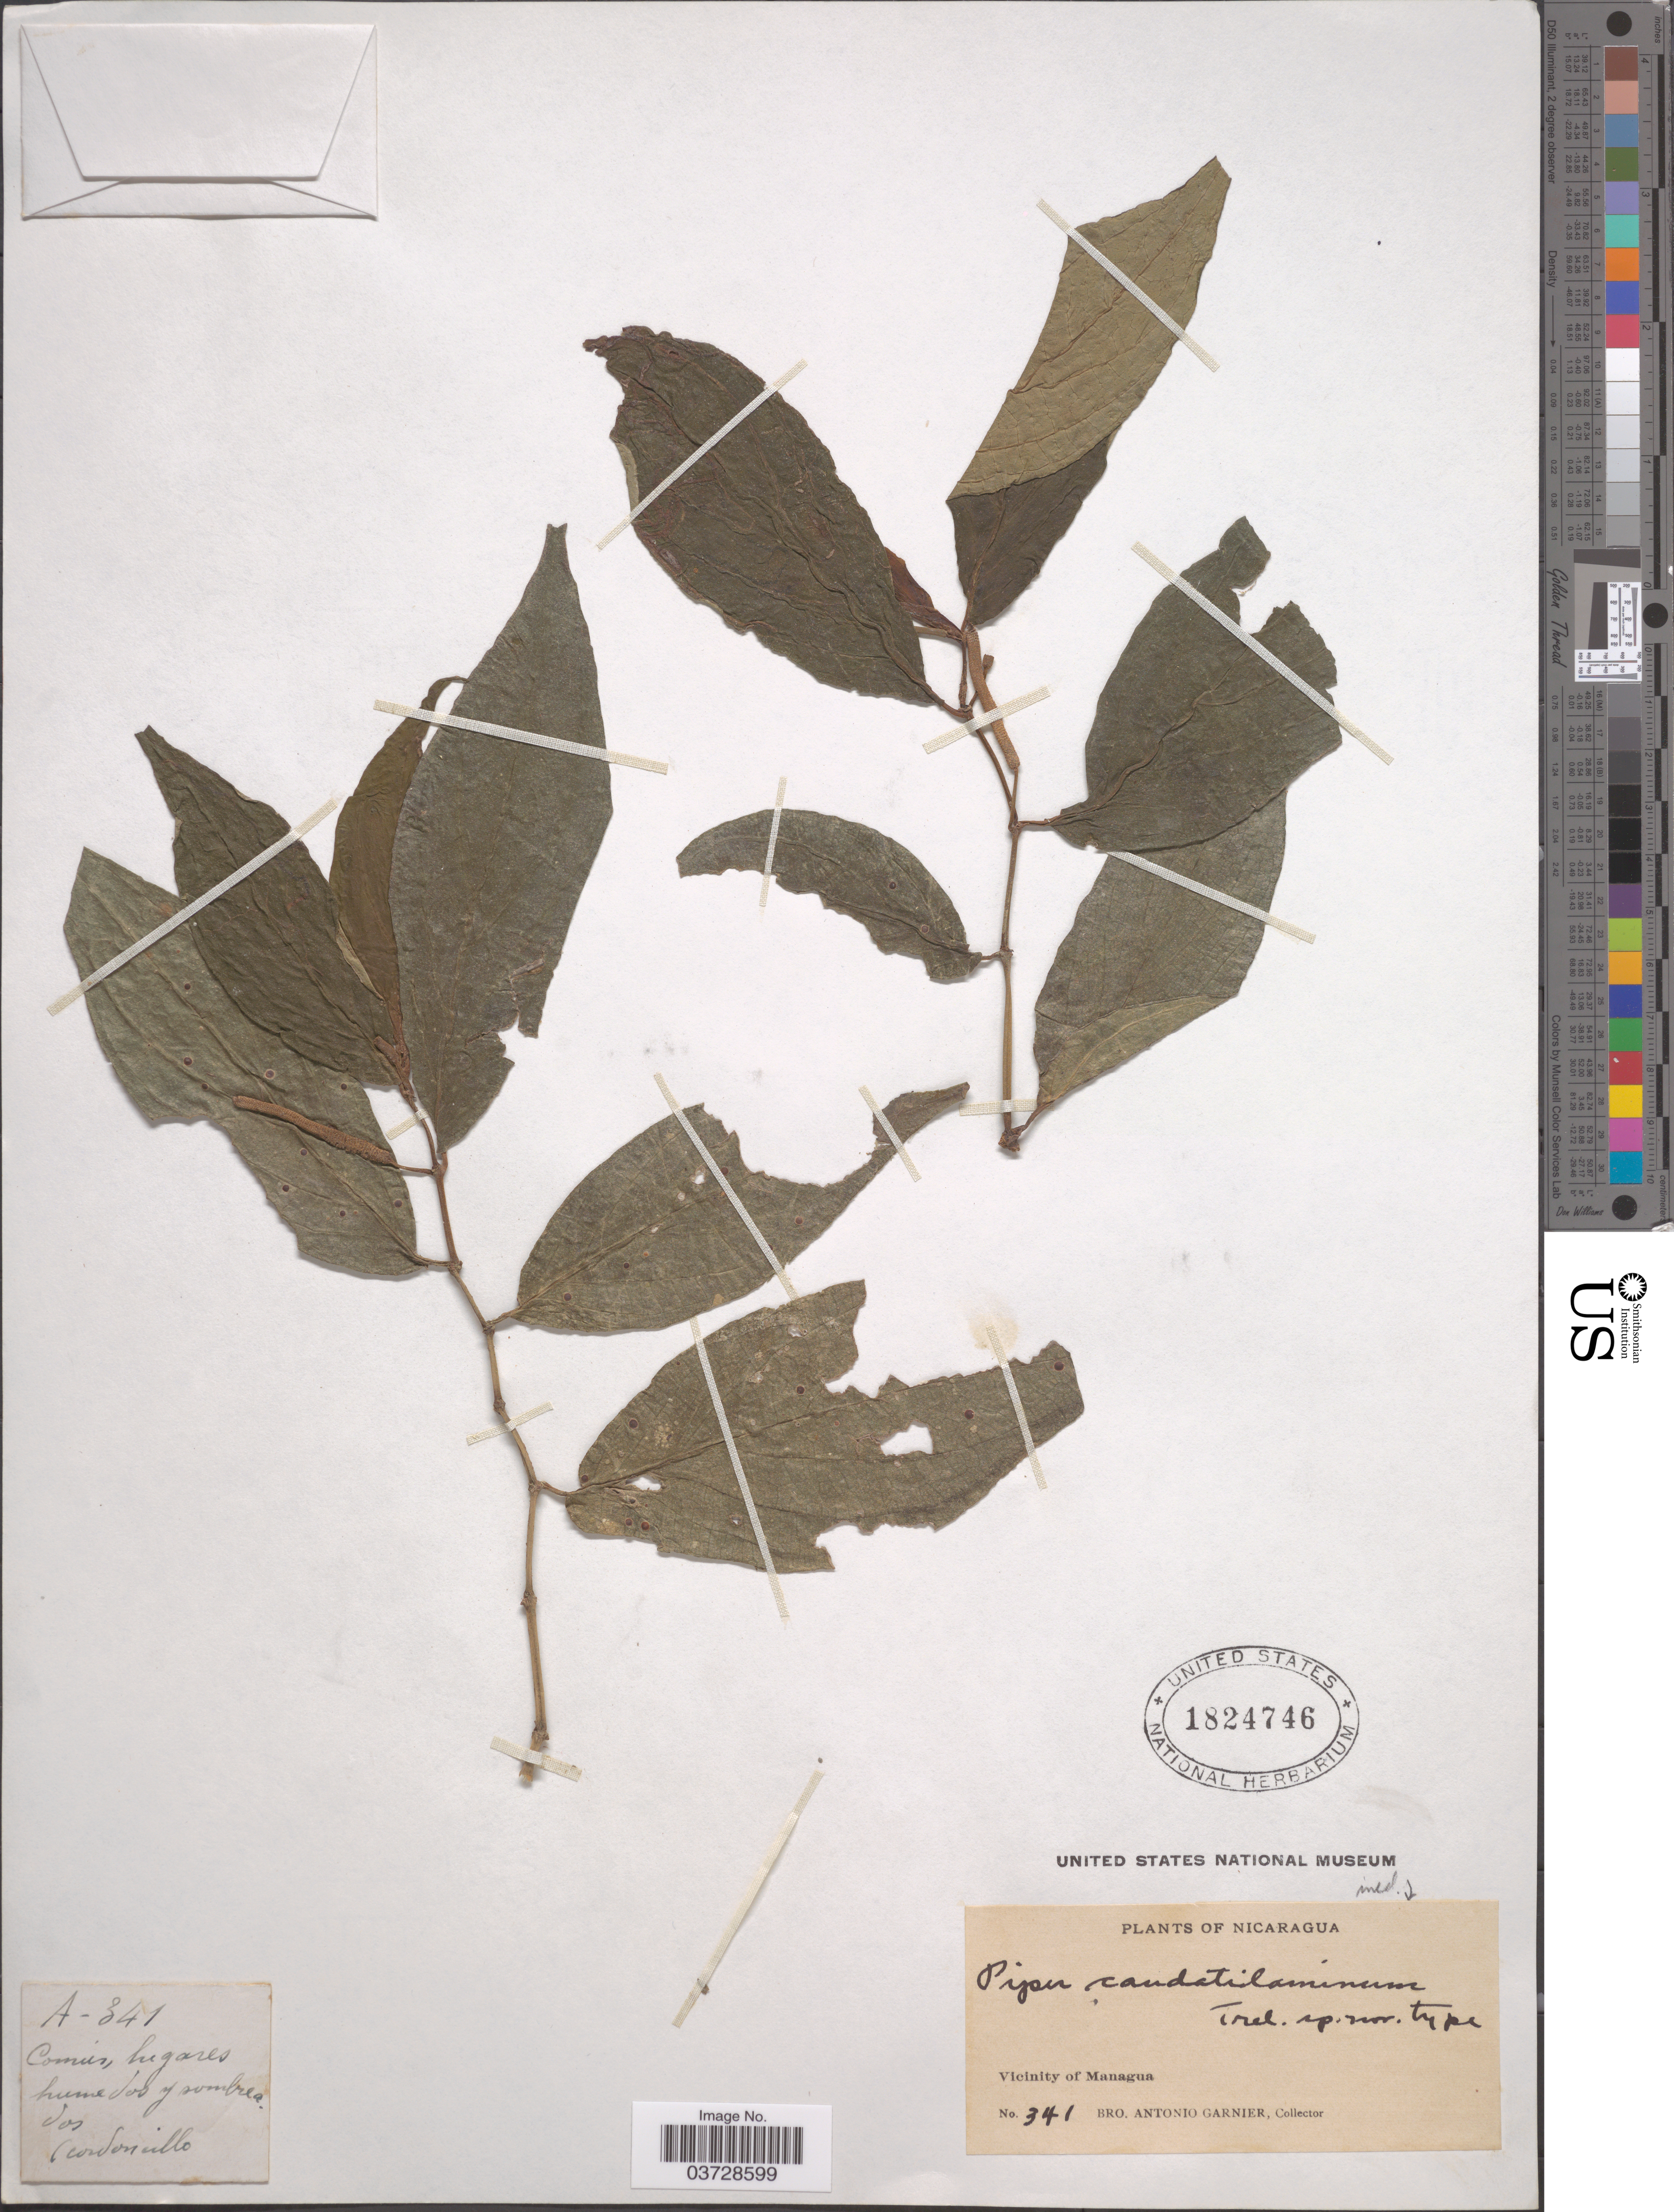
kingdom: Plantae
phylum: Tracheophyta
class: Magnoliopsida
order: Piperales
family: Piperaceae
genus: Piper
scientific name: Piper sp.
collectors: Bro. A. Garnier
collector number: A-341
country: Nicaragua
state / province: Managua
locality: Vicinity of Managua.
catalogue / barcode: US 1824746